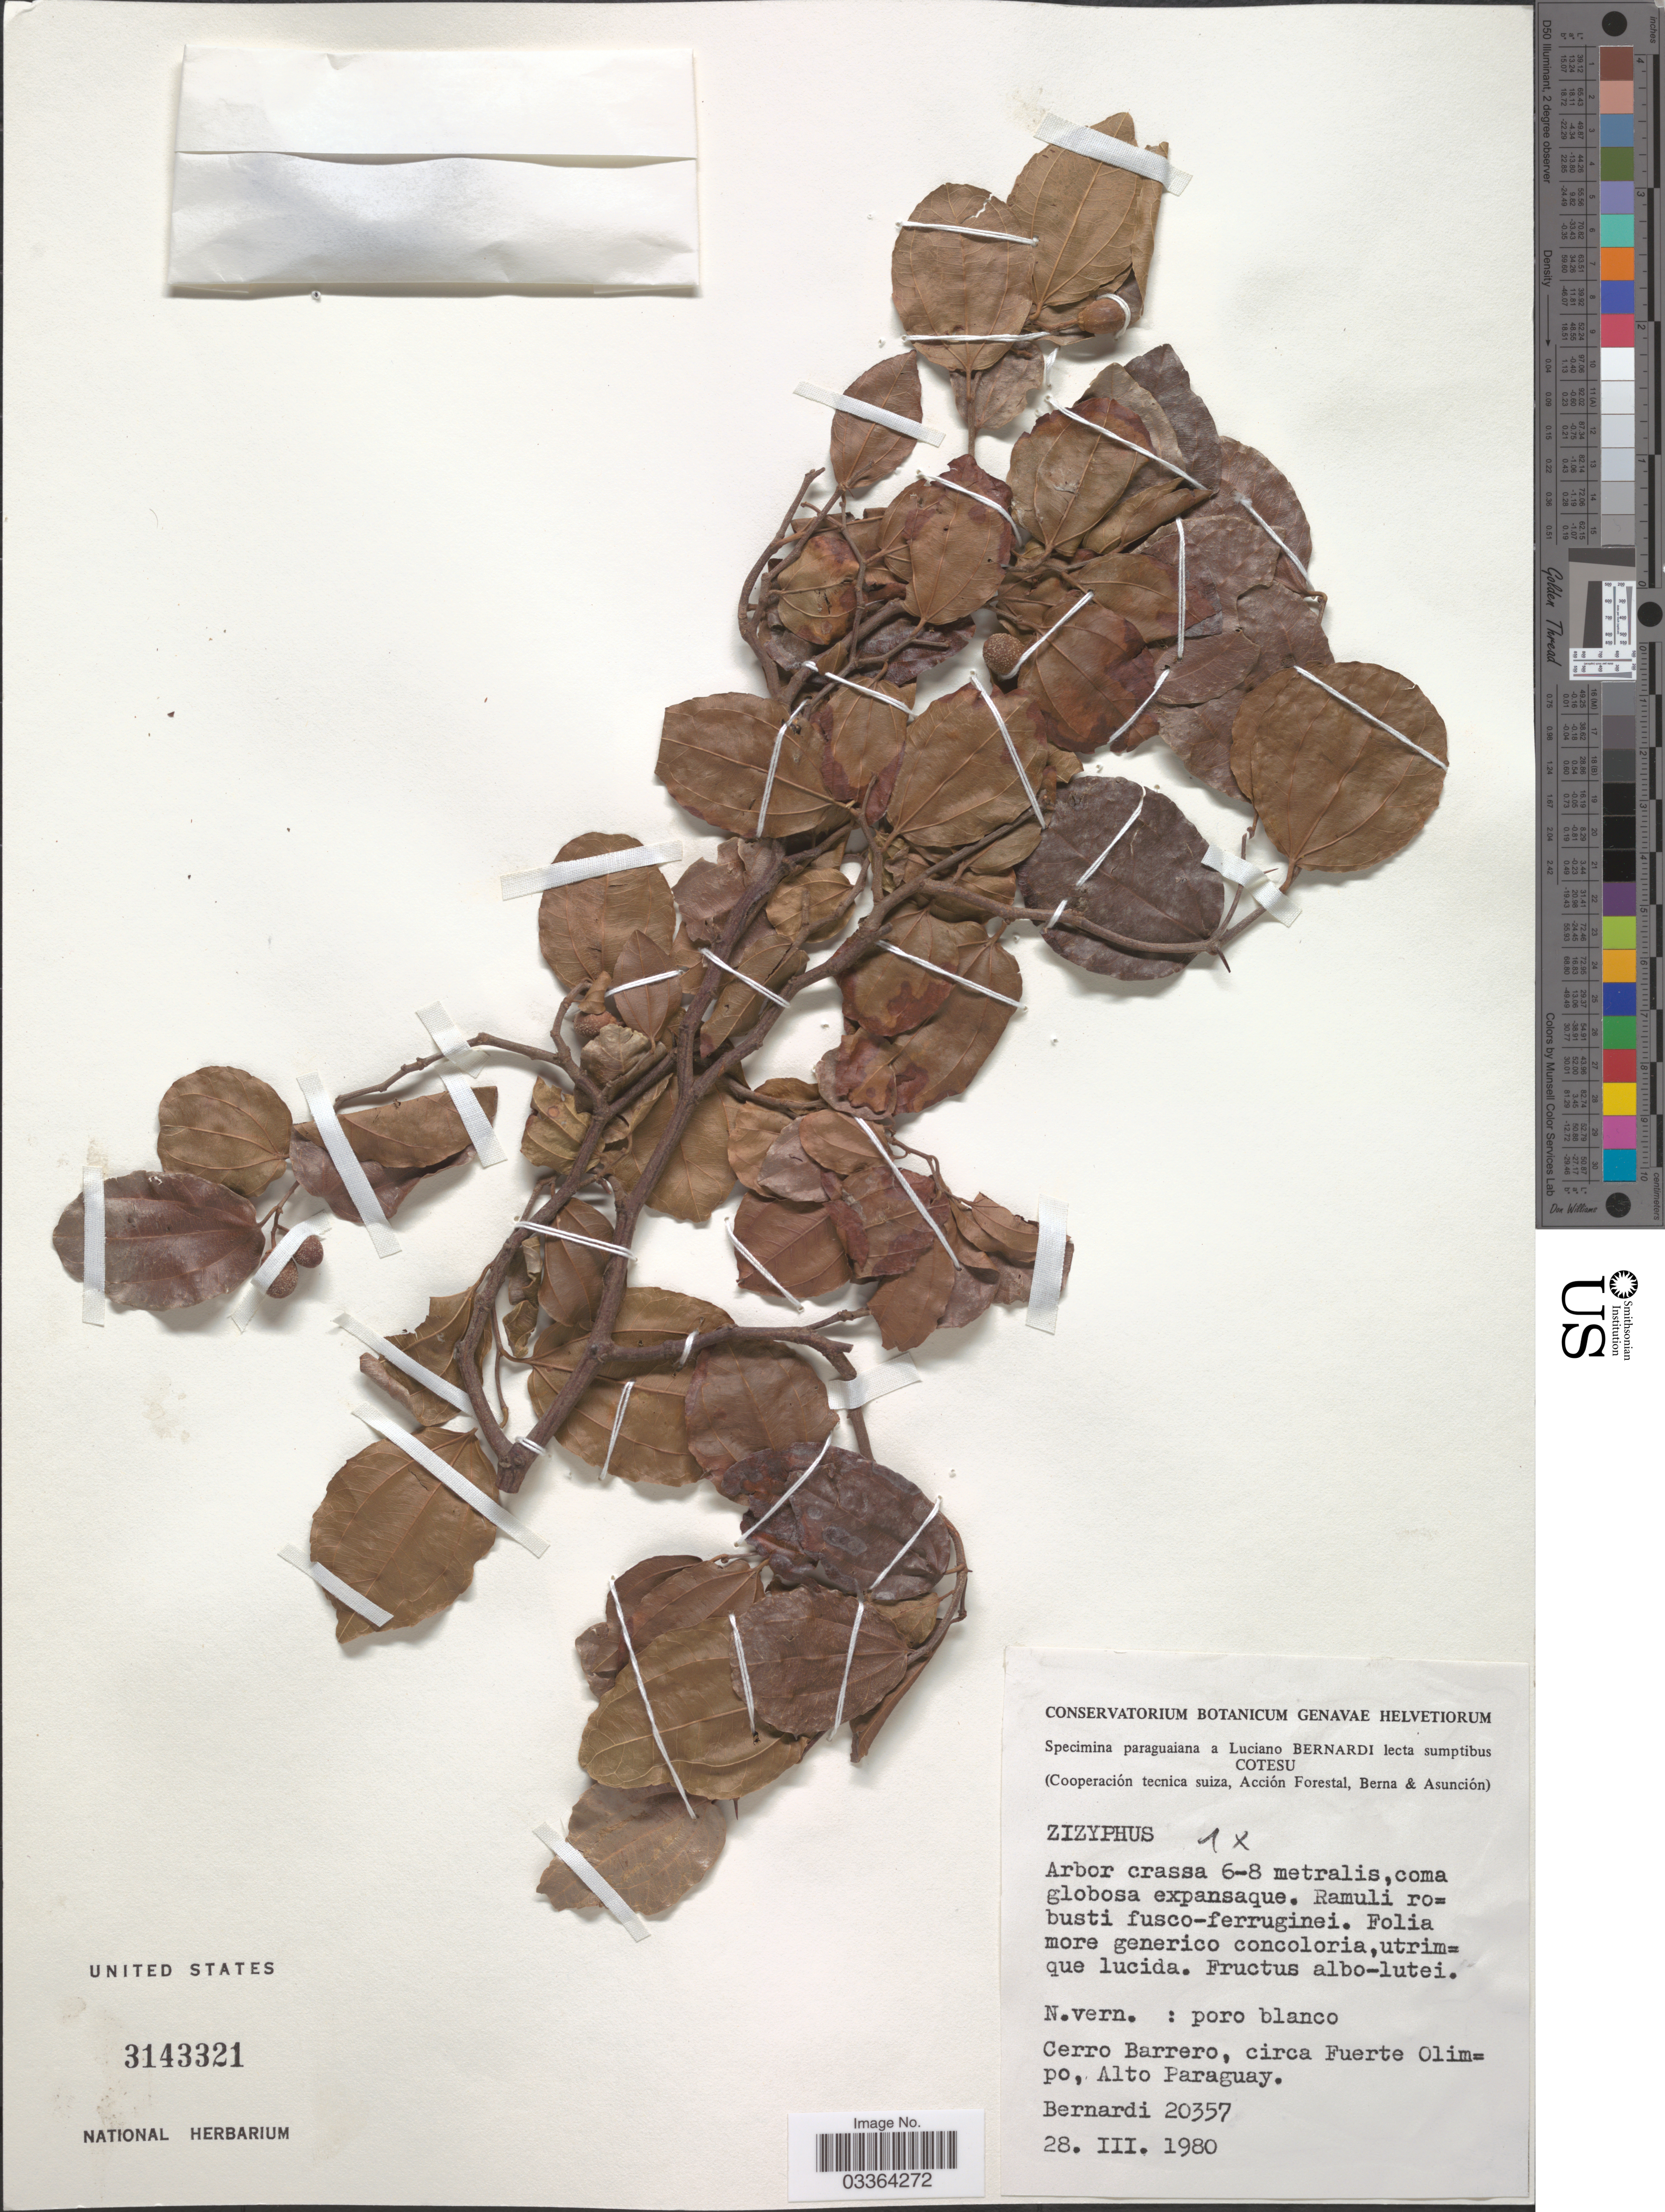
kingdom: Plantae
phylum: Tracheophyta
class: Magnoliopsida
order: Rosales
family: Rhamnaceae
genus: Sarcomphalus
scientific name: Sarcomphalus joazeiro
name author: (Mart.) Hauenschild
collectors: L. Bernardi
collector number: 20357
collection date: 1980-03-28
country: Paraguay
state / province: Alto Paraguay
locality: Cerro Barrero, circa Fuerte Olimpo.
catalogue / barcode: US 3143321